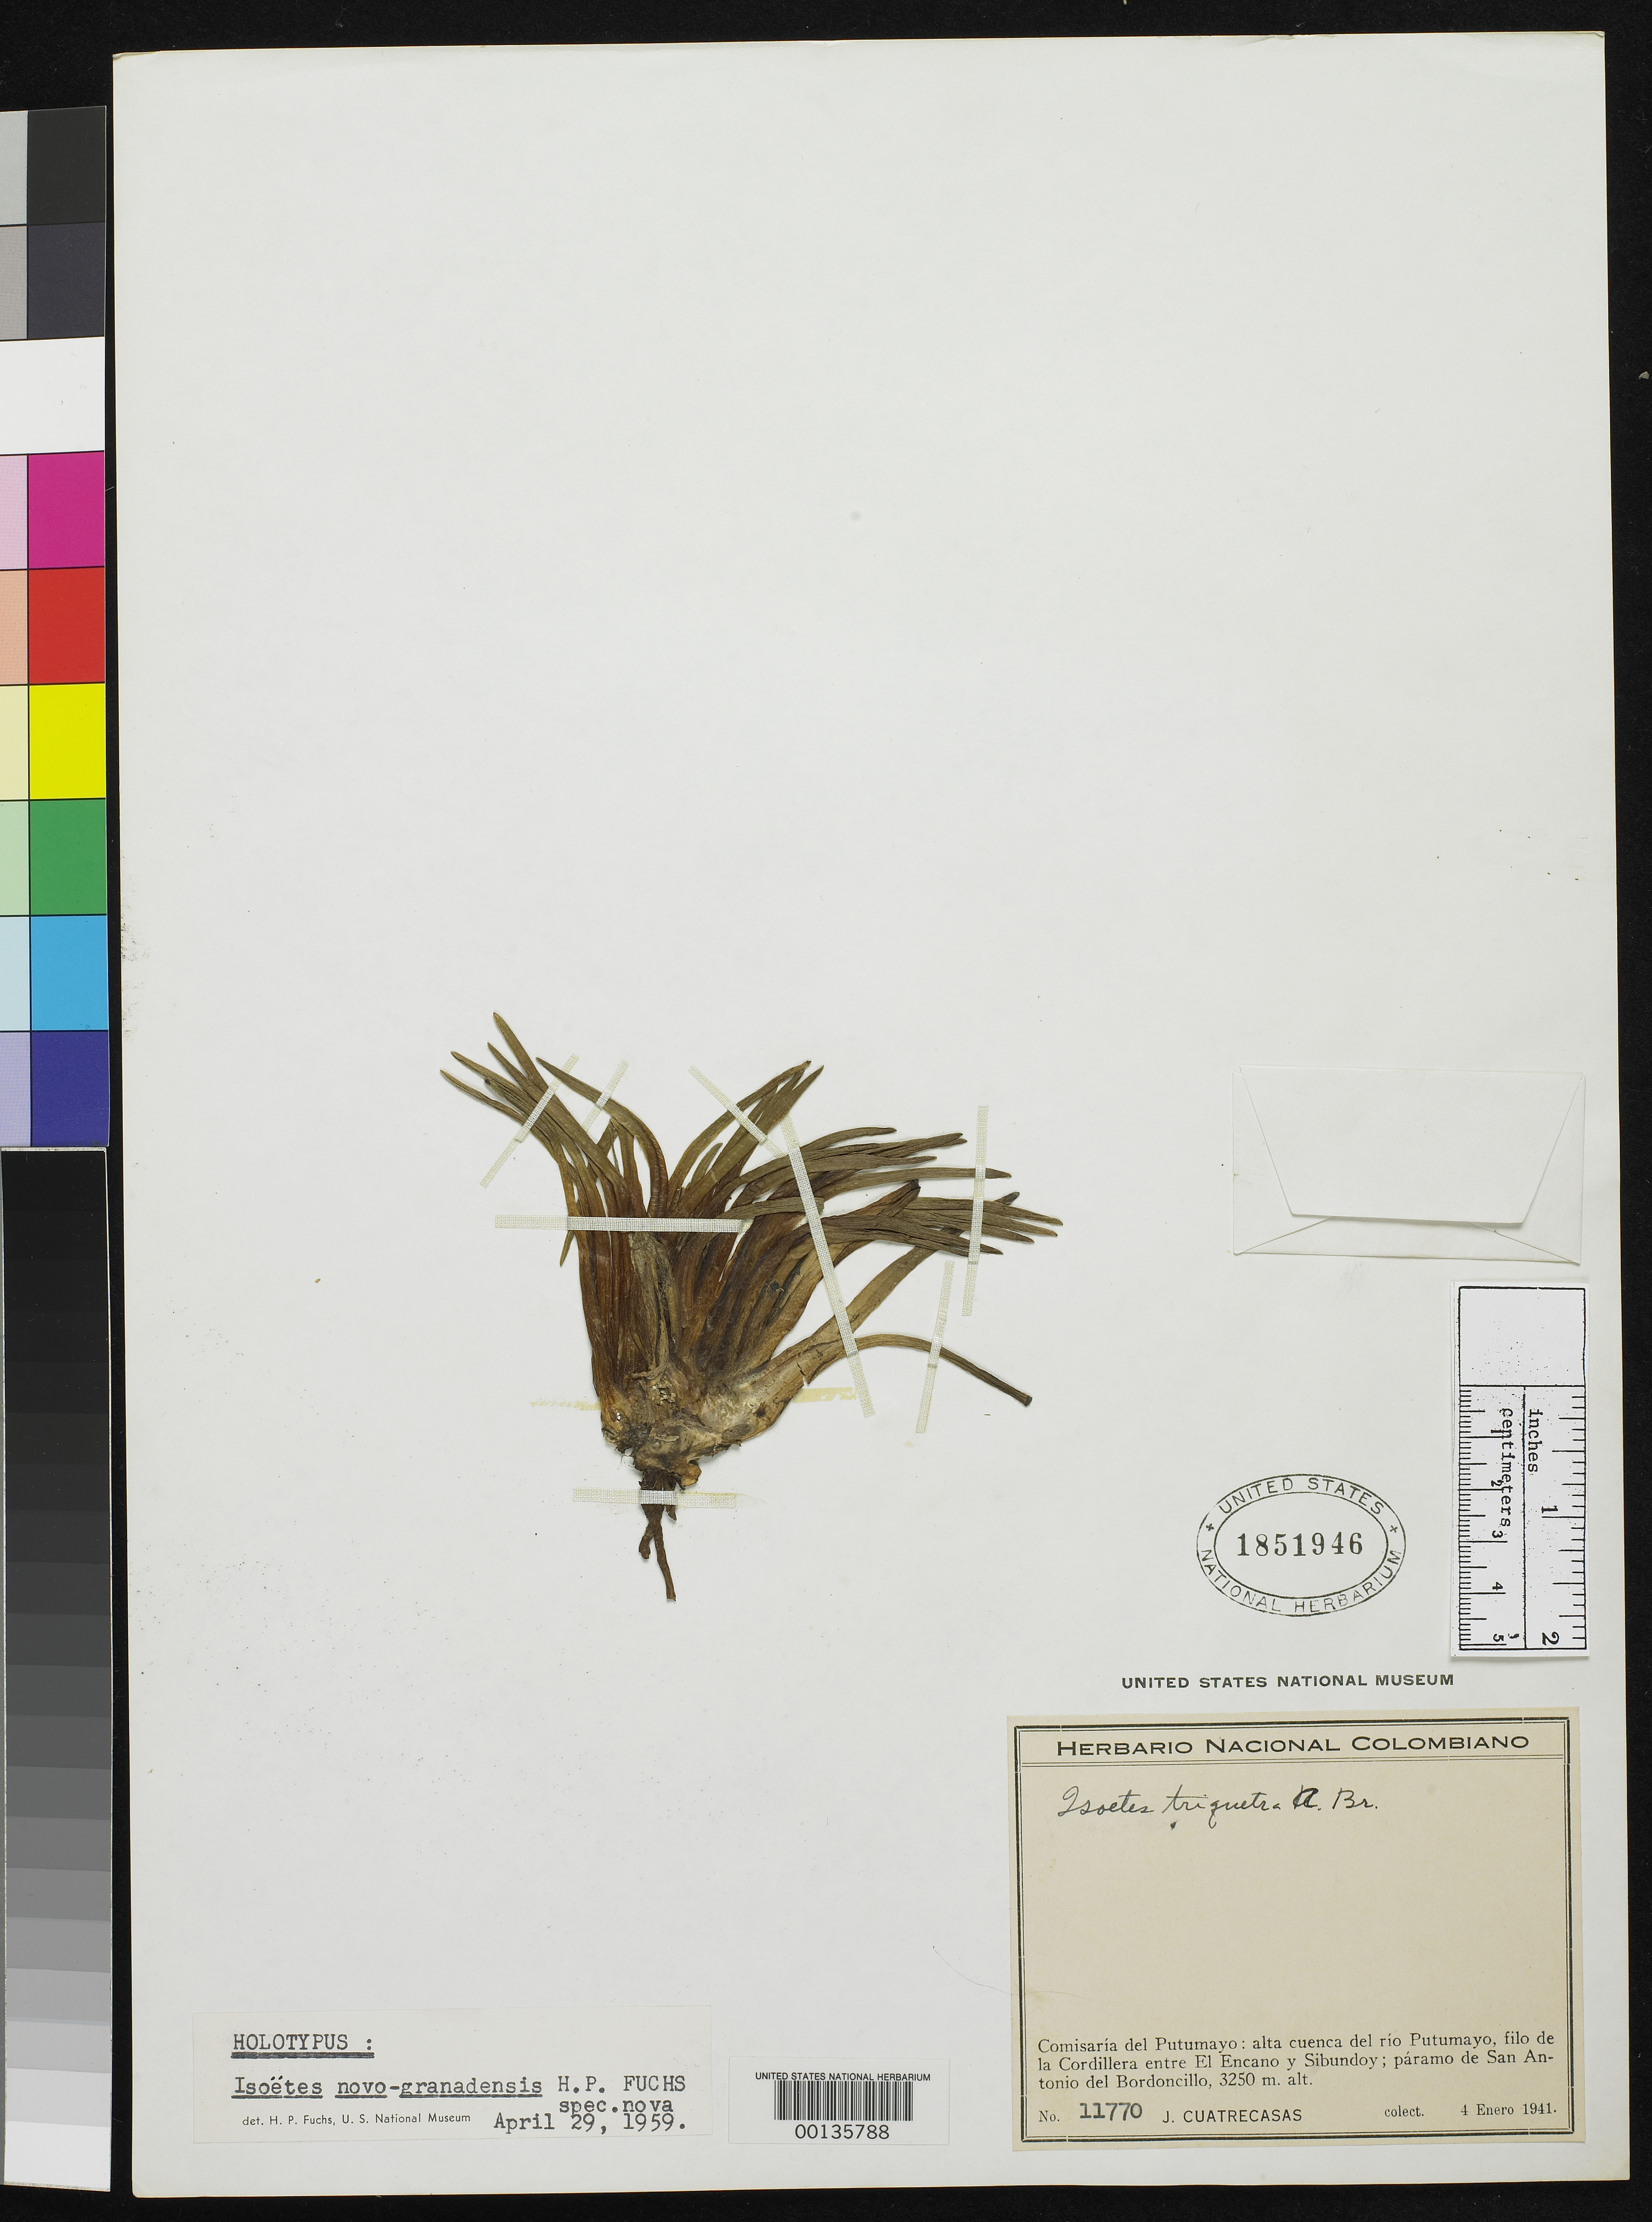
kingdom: Plantae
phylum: Tracheophyta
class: Lycopodiopsida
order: Isoetales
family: Isoetaceae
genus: Isoetes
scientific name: Isoetes novogranadensis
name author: H.P. Fuchs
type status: Holotype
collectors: J. Cuatrecasas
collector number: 11770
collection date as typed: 04 Jan 1941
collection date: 1941-01-04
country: Colombia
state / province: Putumayo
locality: Fila de la Cordillera entre El Encaño y Sibundoy: Paramo de San Antonio del Bordoncillo.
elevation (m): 3250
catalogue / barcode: US 1851946